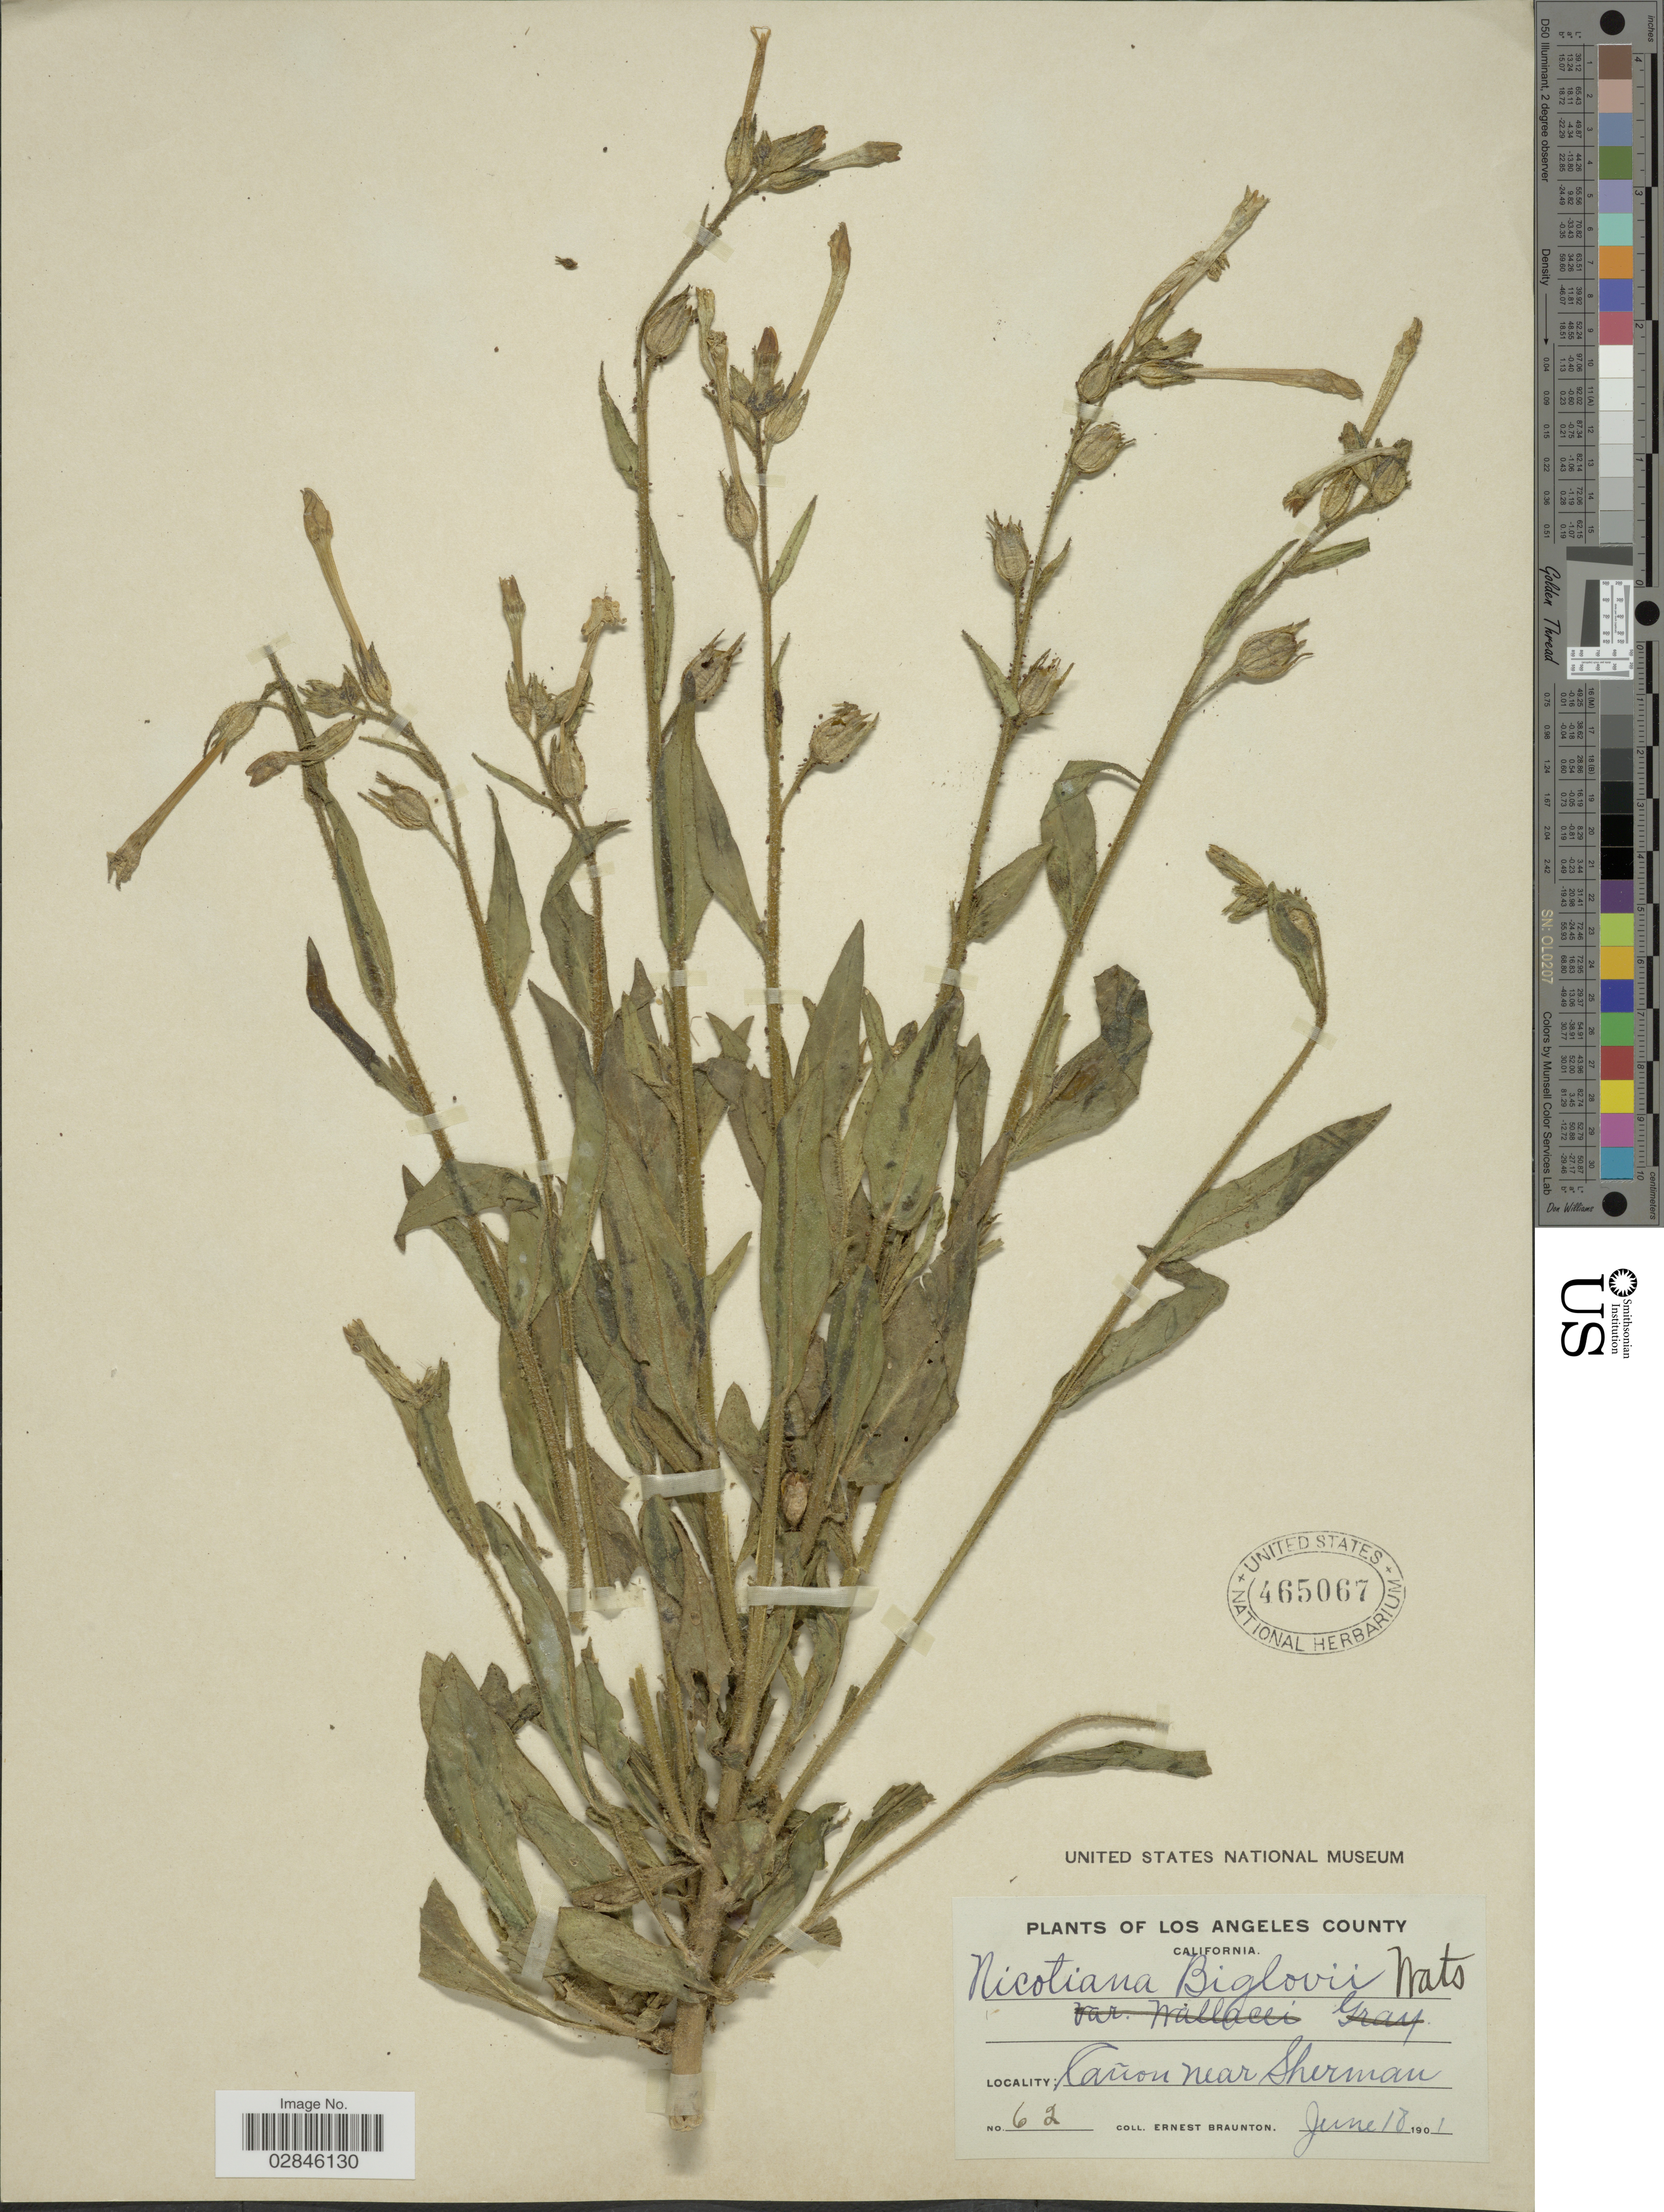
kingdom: Plantae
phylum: Tracheophyta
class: Magnoliopsida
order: Solanales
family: Solanaceae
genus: Nicotiana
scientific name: Nicotiana bigelovii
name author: S. Watson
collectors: E. Braunton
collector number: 62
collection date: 1901-06-18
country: United States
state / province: California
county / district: Los Angeles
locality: Los Angeles County. Cañon near Sherman.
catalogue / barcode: US 465067